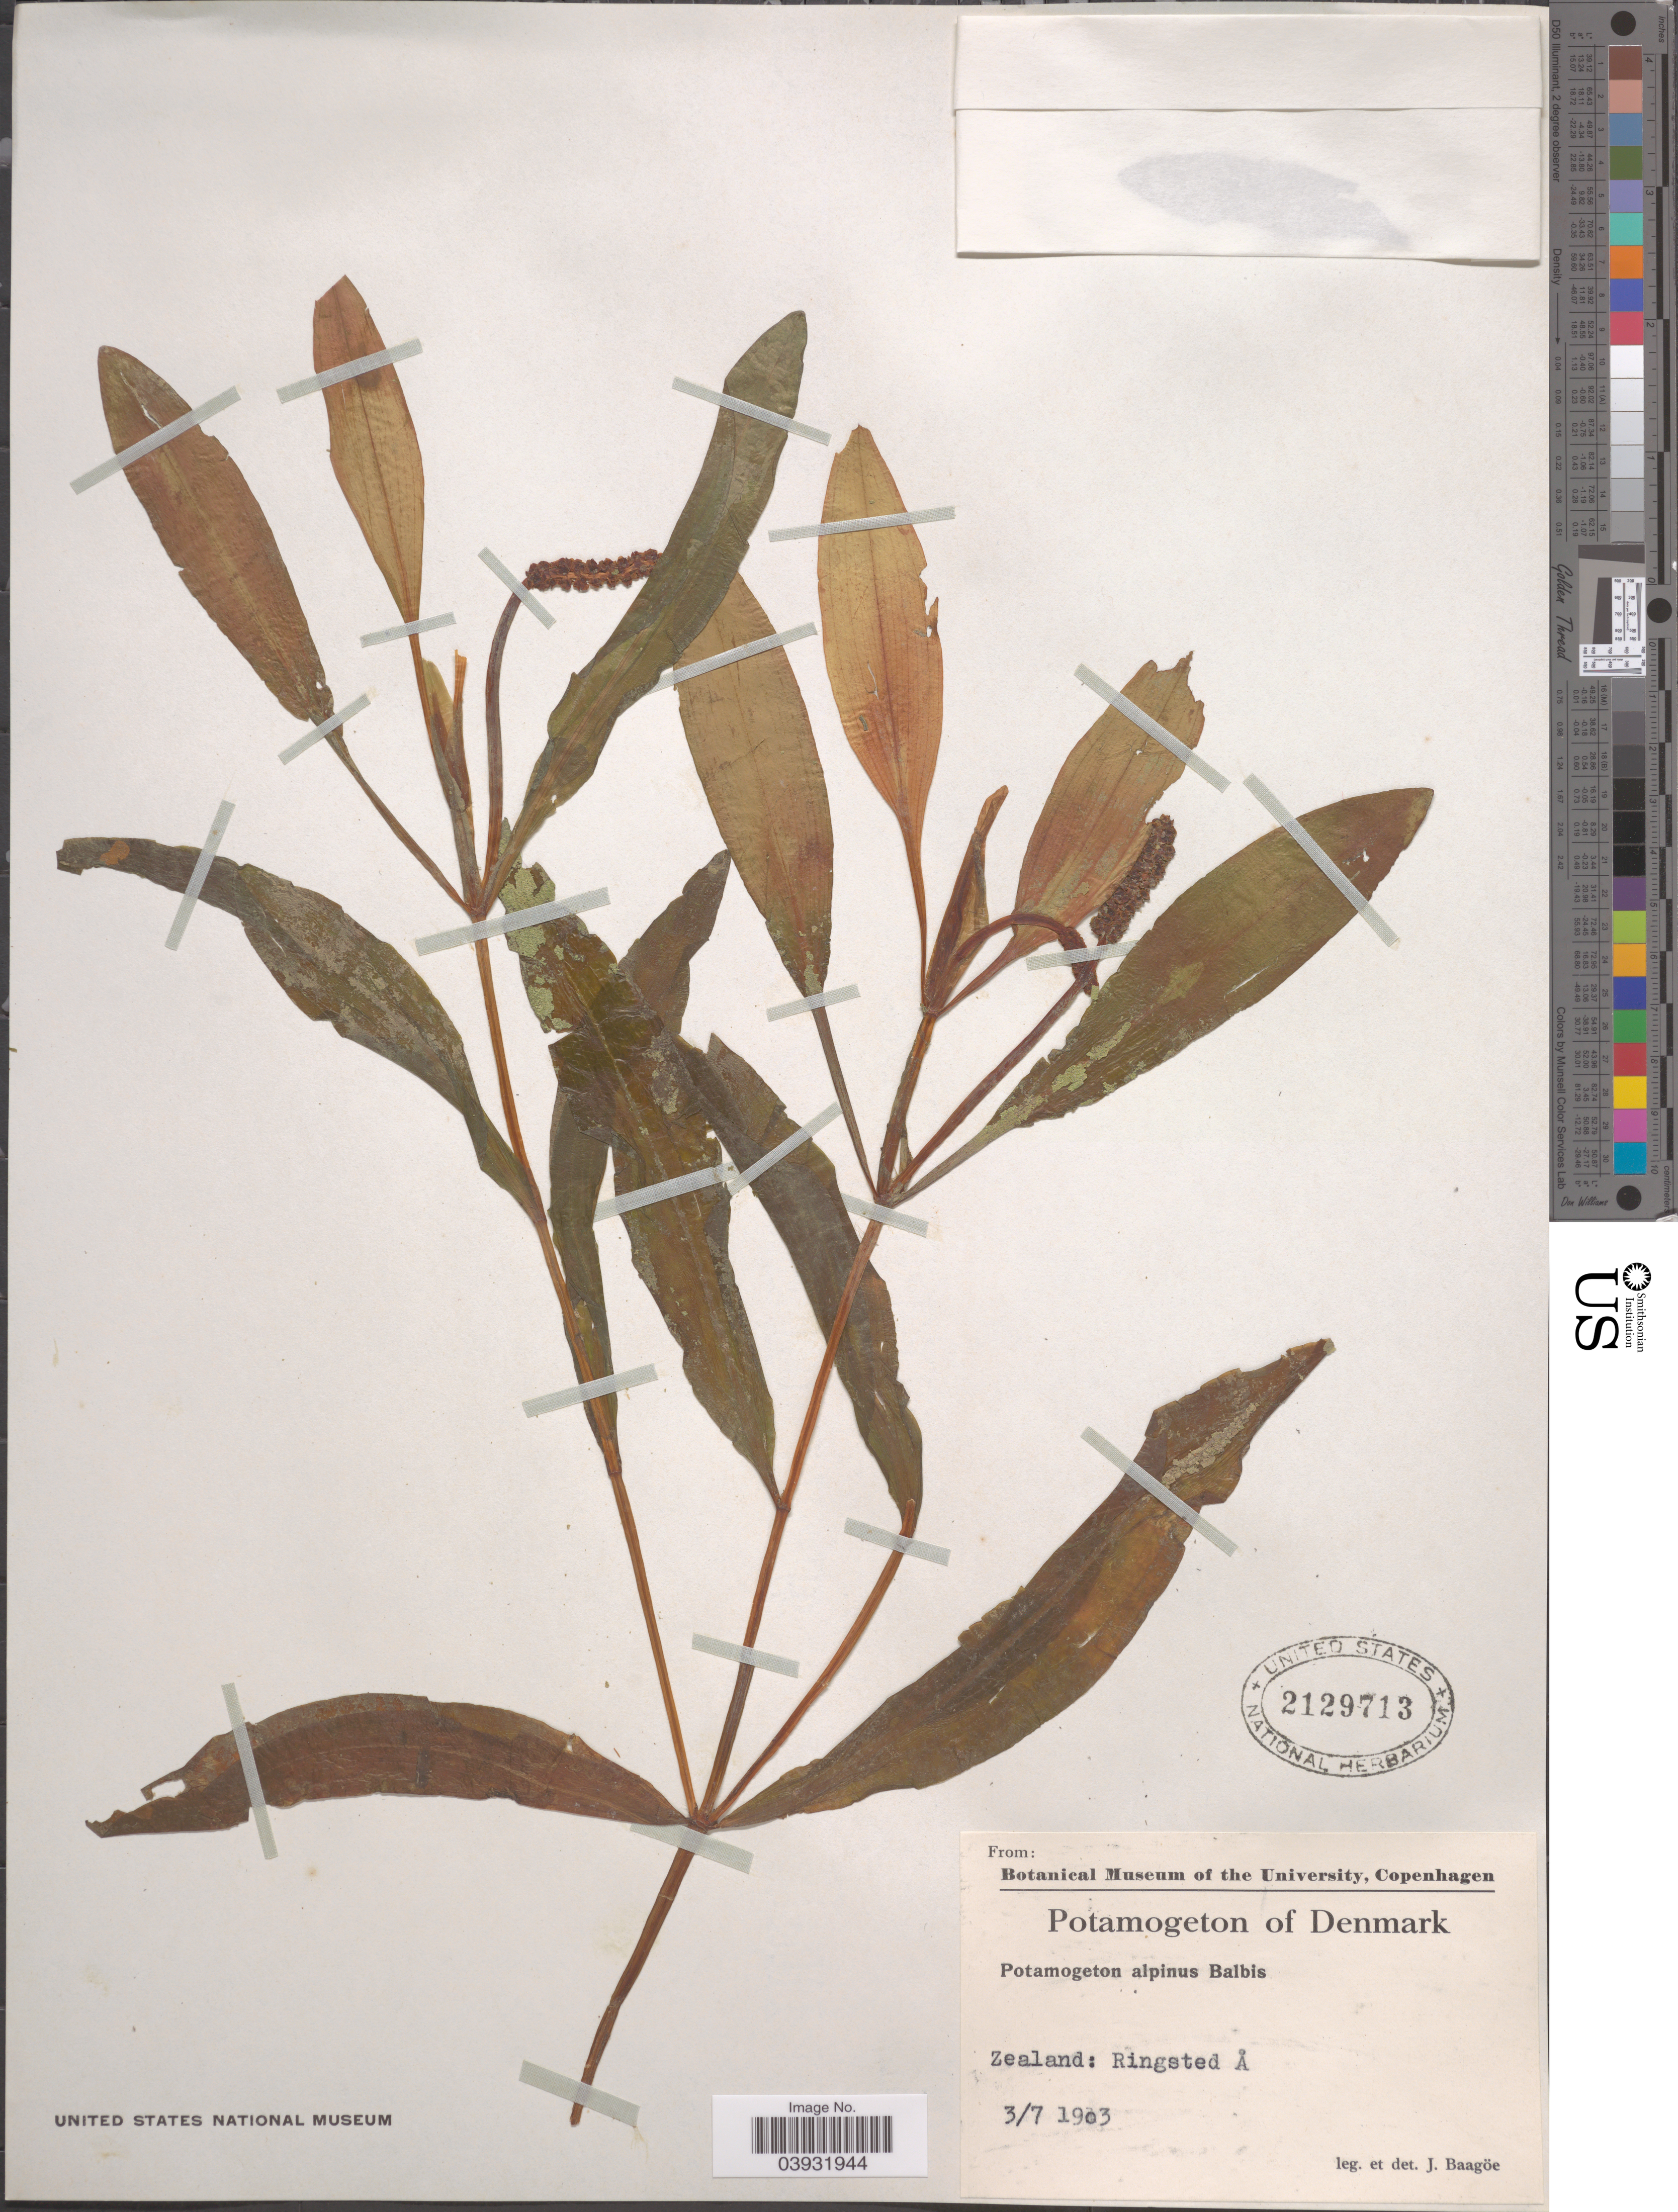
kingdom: Plantae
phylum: Tracheophyta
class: Liliopsida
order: Alismatales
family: Potamogetonaceae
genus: Potamogeton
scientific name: Potamogeton alpinus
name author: Balb.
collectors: J. Baagoe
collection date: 1903-07-03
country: Denmark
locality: Zealand: Ringsted Å.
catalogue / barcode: US 2129713